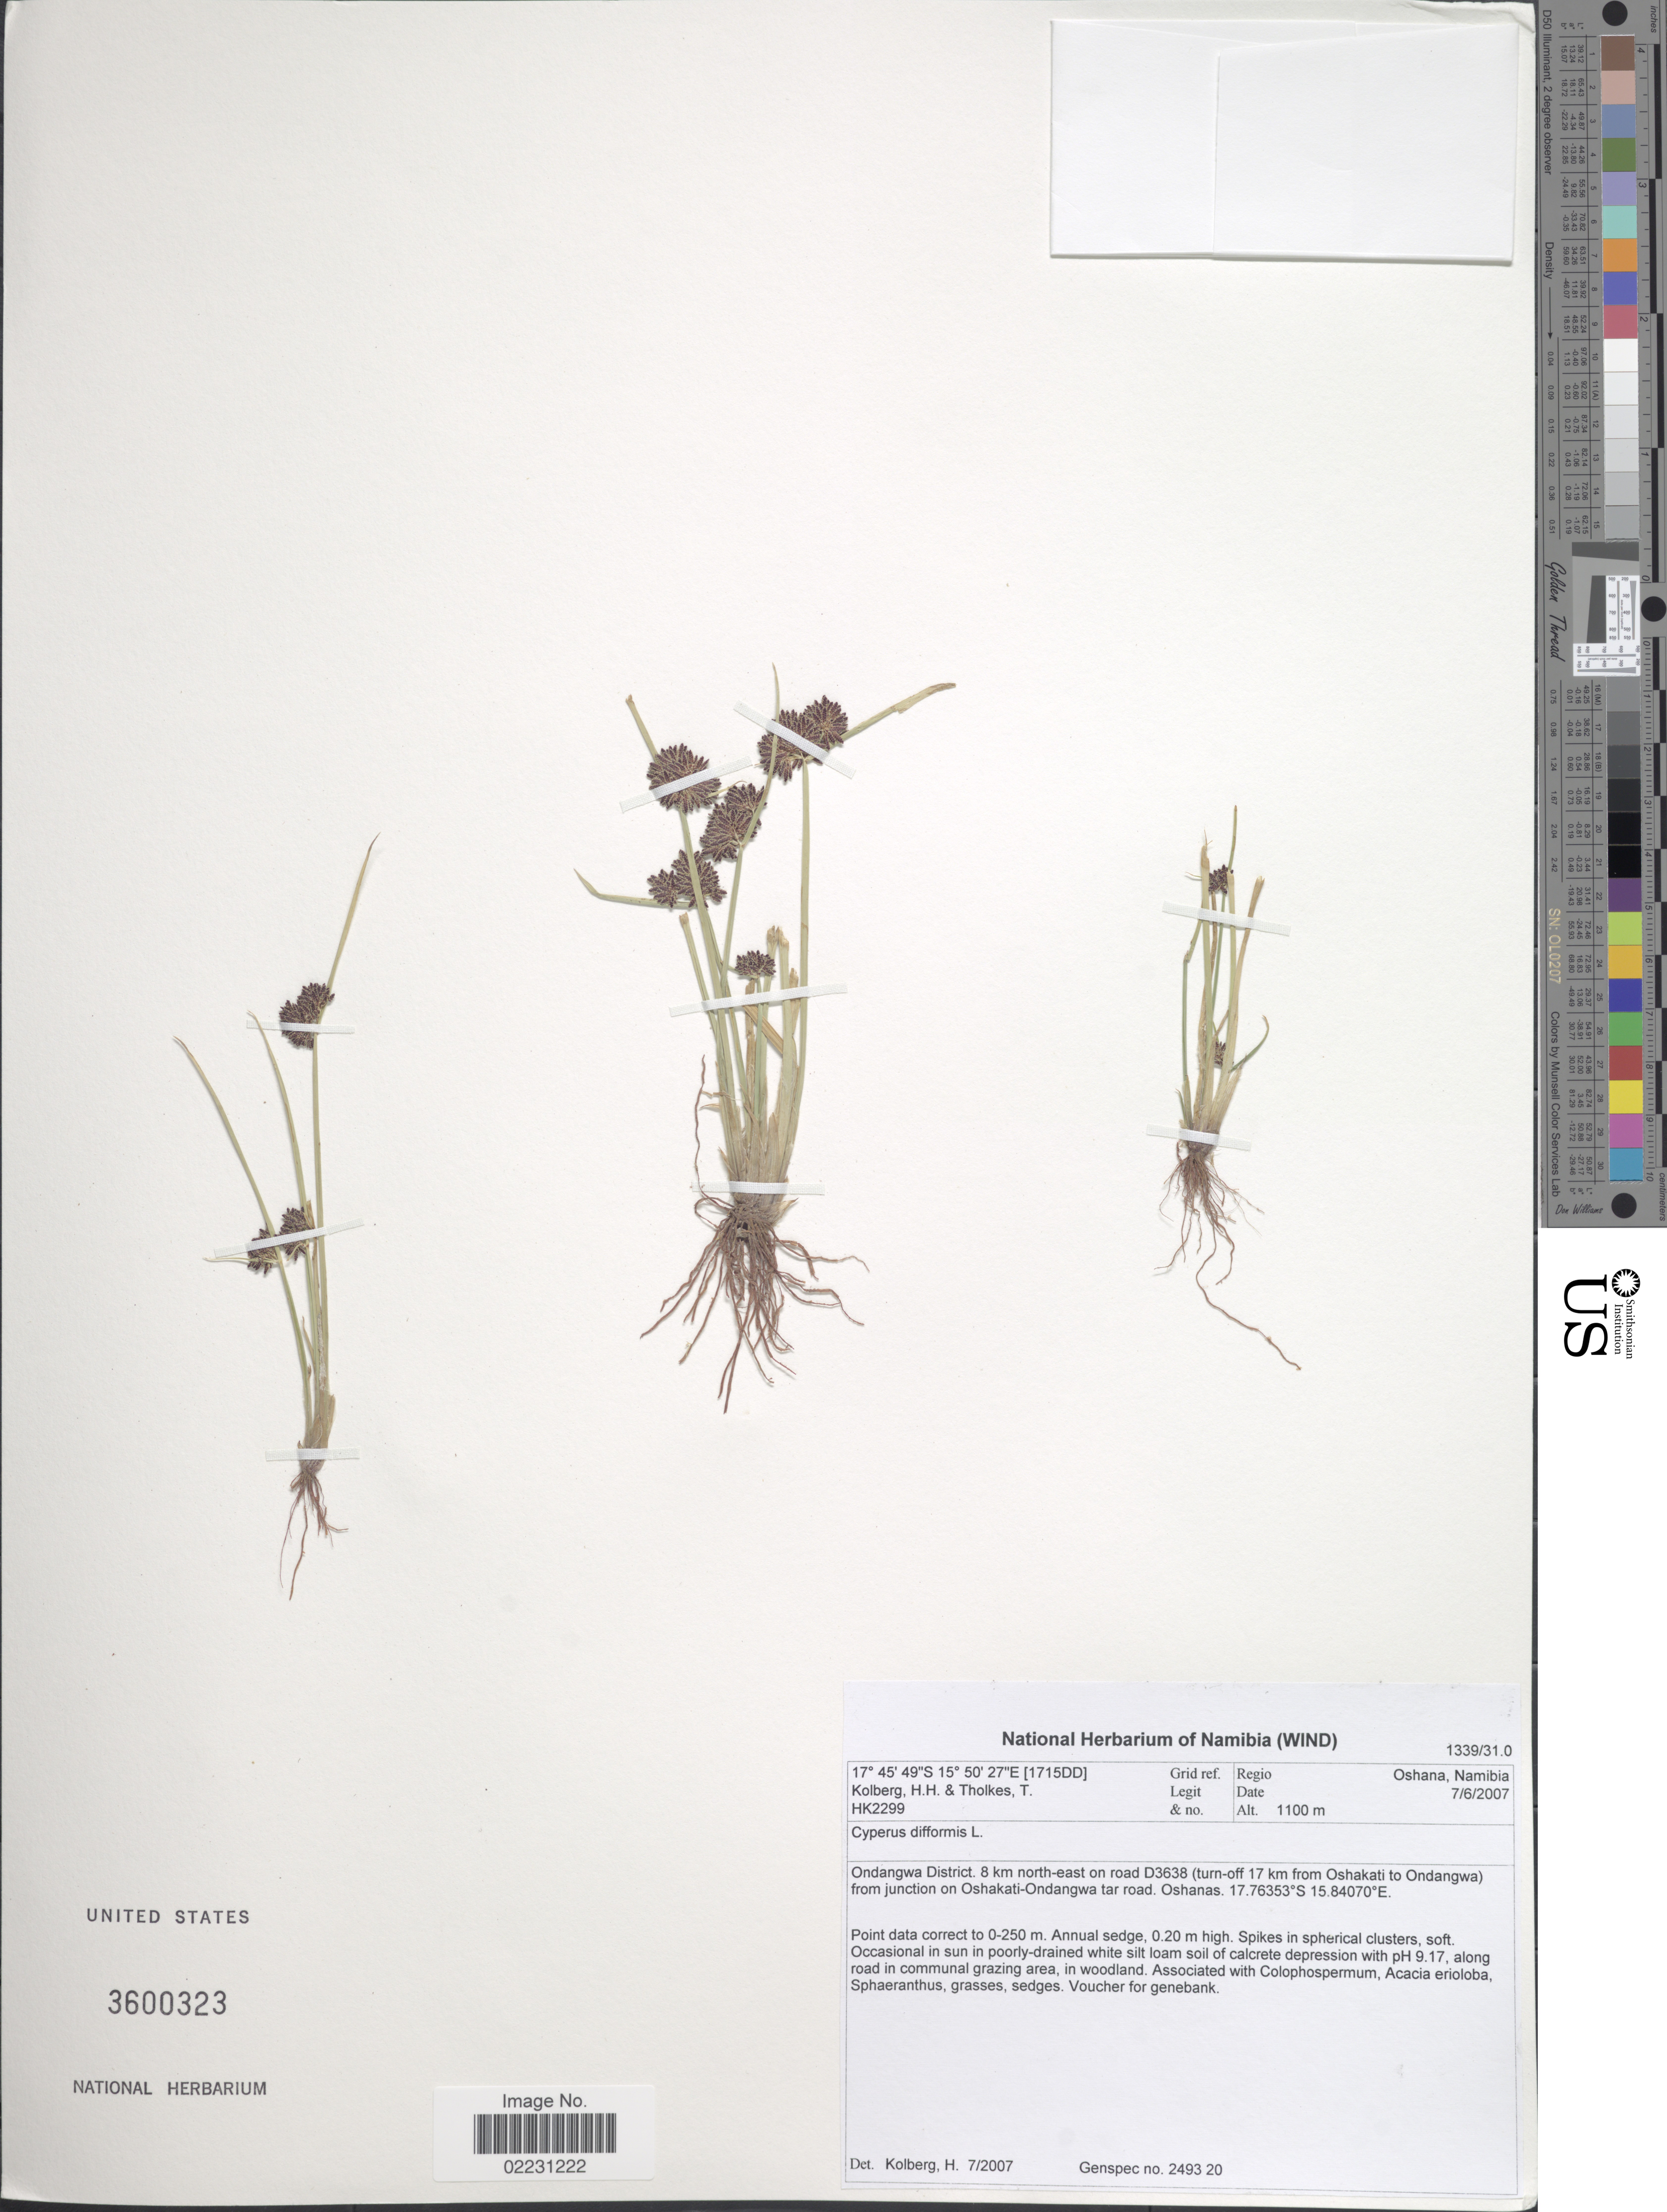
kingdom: Plantae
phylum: Tracheophyta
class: Liliopsida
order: Poales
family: Cyperaceae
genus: Cyperus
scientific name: Cyperus difformis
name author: L.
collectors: H. H. Kolberg & T. Tholkes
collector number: HK2299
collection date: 2007-06-07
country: Namibia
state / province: Oshana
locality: Ondangwa District. 8 km north-east on read D3638 (turn-off 17 km from oshakati to Ondangwa) from junction on Oshakati-Ondangwa tar road. Oshanas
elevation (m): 1100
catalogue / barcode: US 3600323